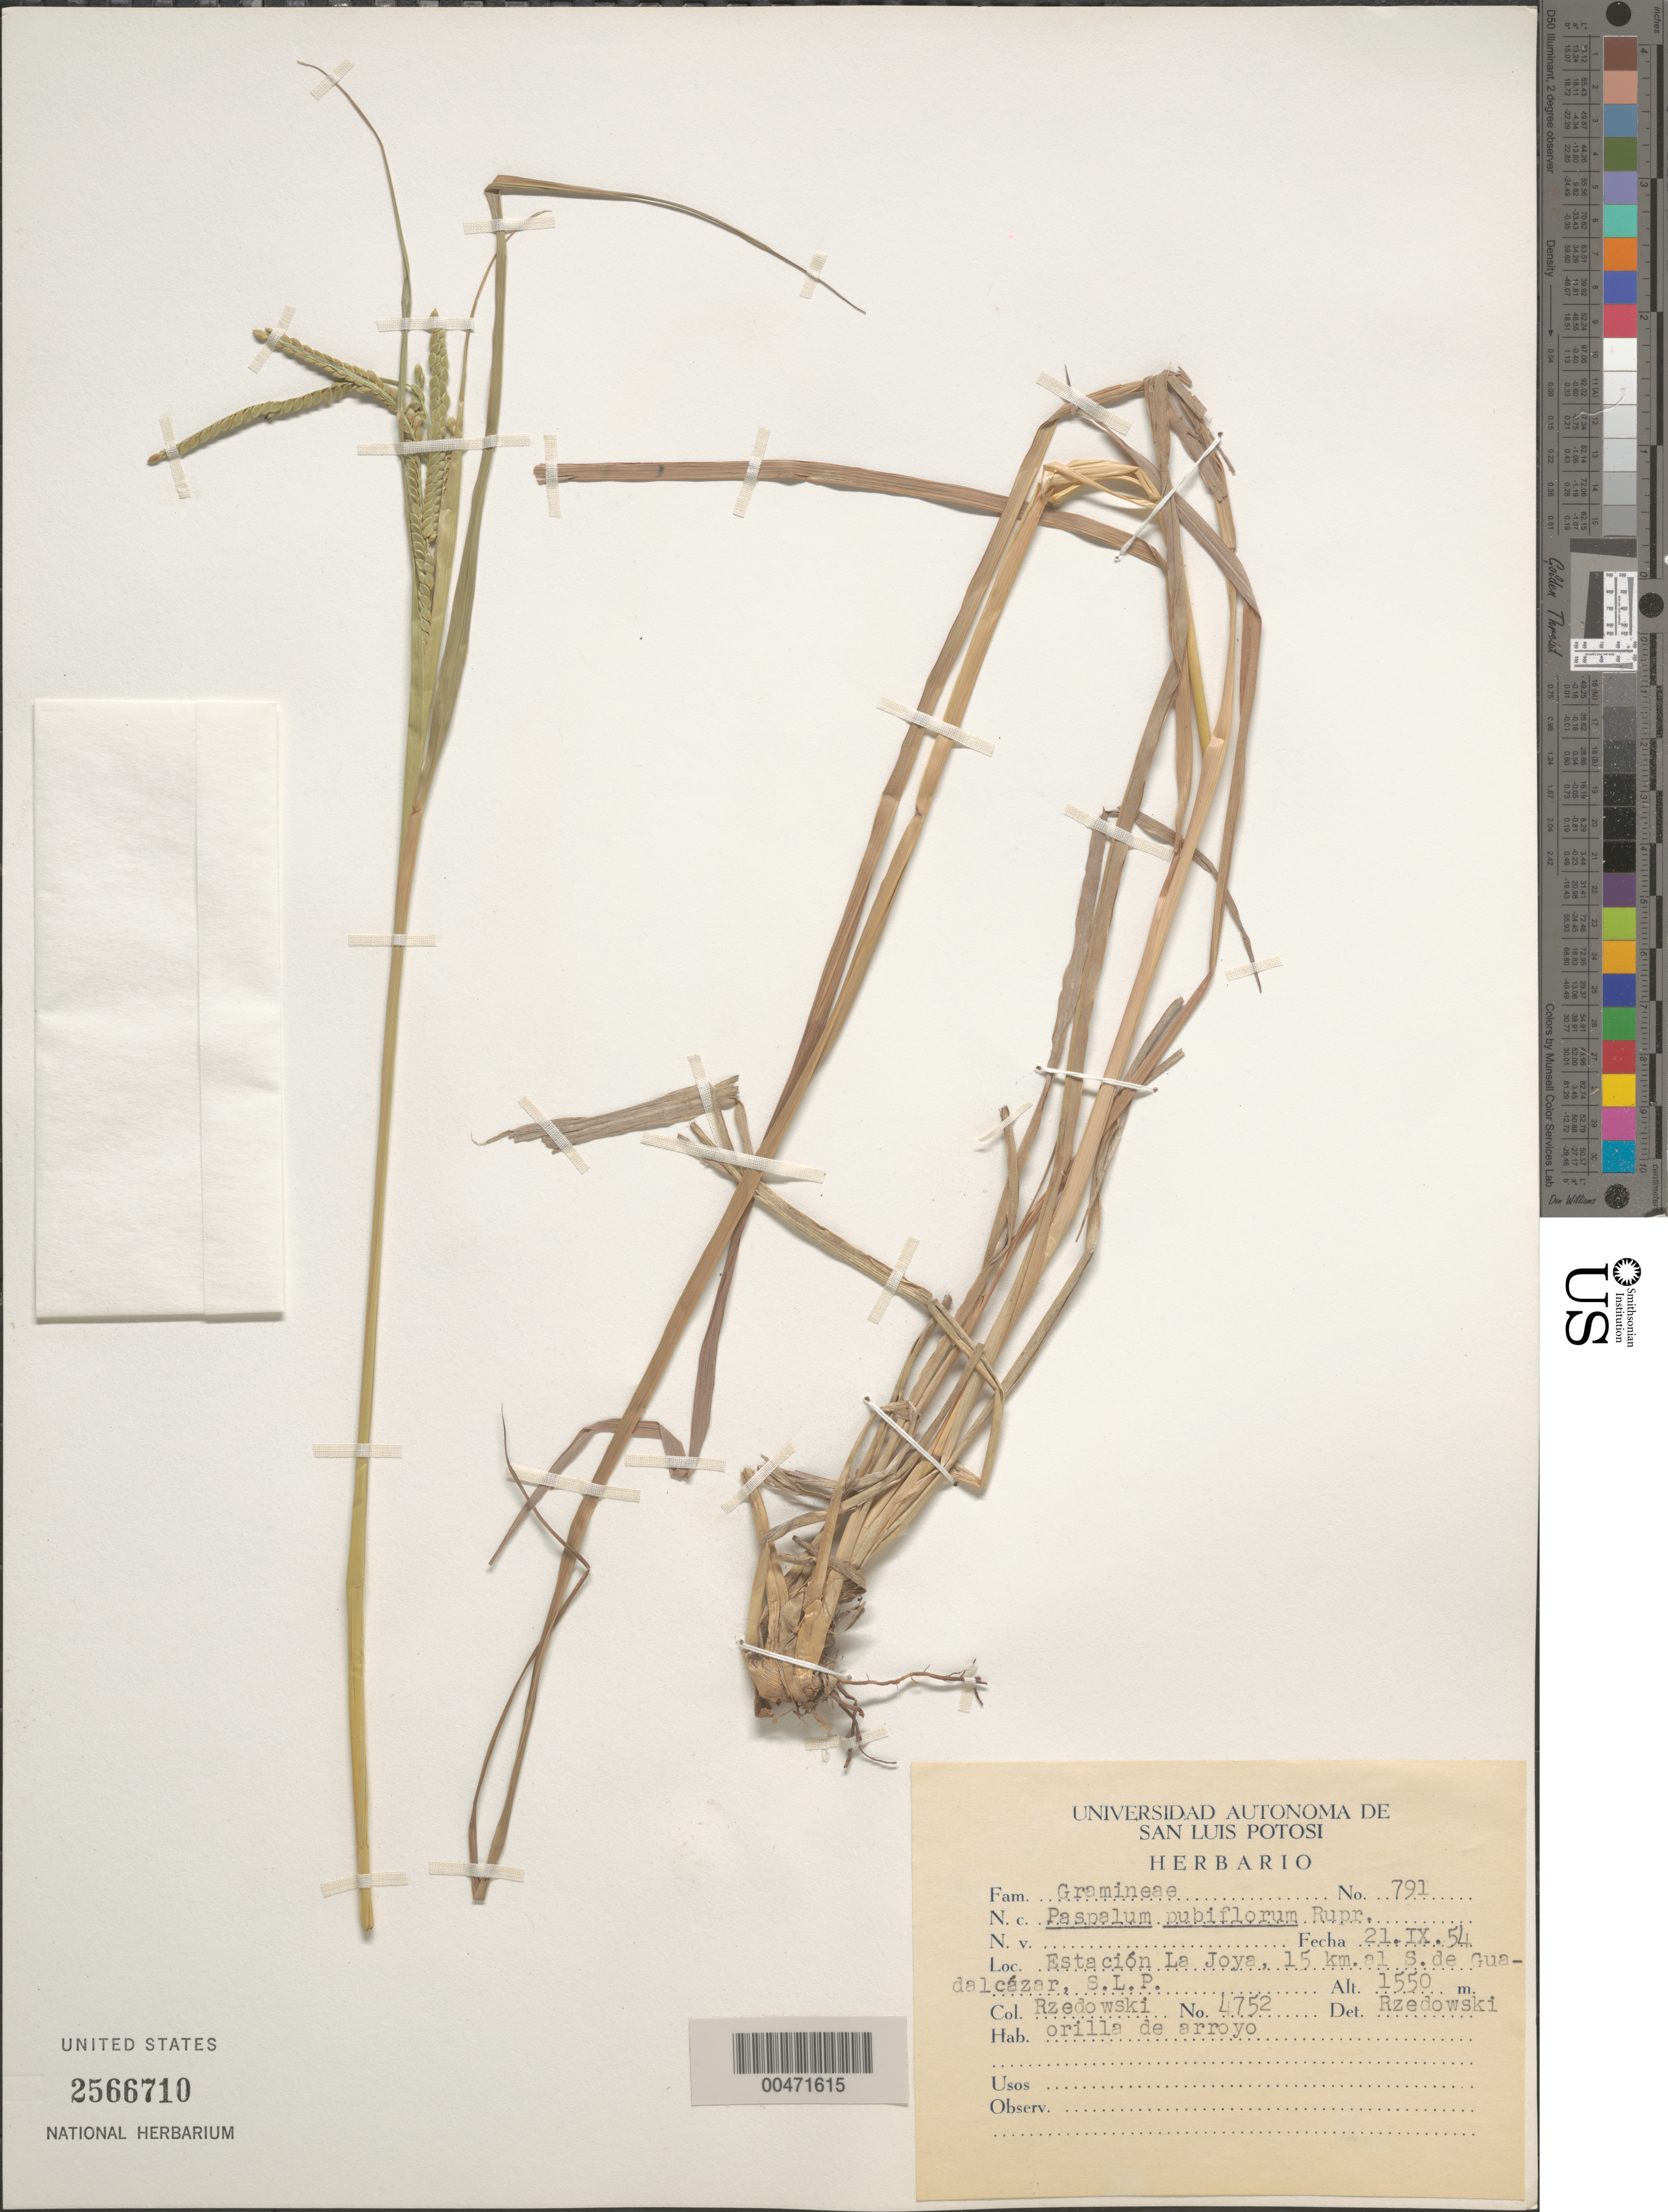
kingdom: Plantae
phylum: Tracheophyta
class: Liliopsida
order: Poales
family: Poaceae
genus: Paspalum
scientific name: Paspalum pubiflorum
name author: Rupr. ex E. Fourn.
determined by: Rzedowski, J.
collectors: J. Rzedowski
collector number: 791/4752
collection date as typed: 21 Sep 1954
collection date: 1954-09-21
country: Mexico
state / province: San Luis Potosi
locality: Estación La Joya, 15 km S of Guadalcázar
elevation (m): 1550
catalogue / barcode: US 2566710